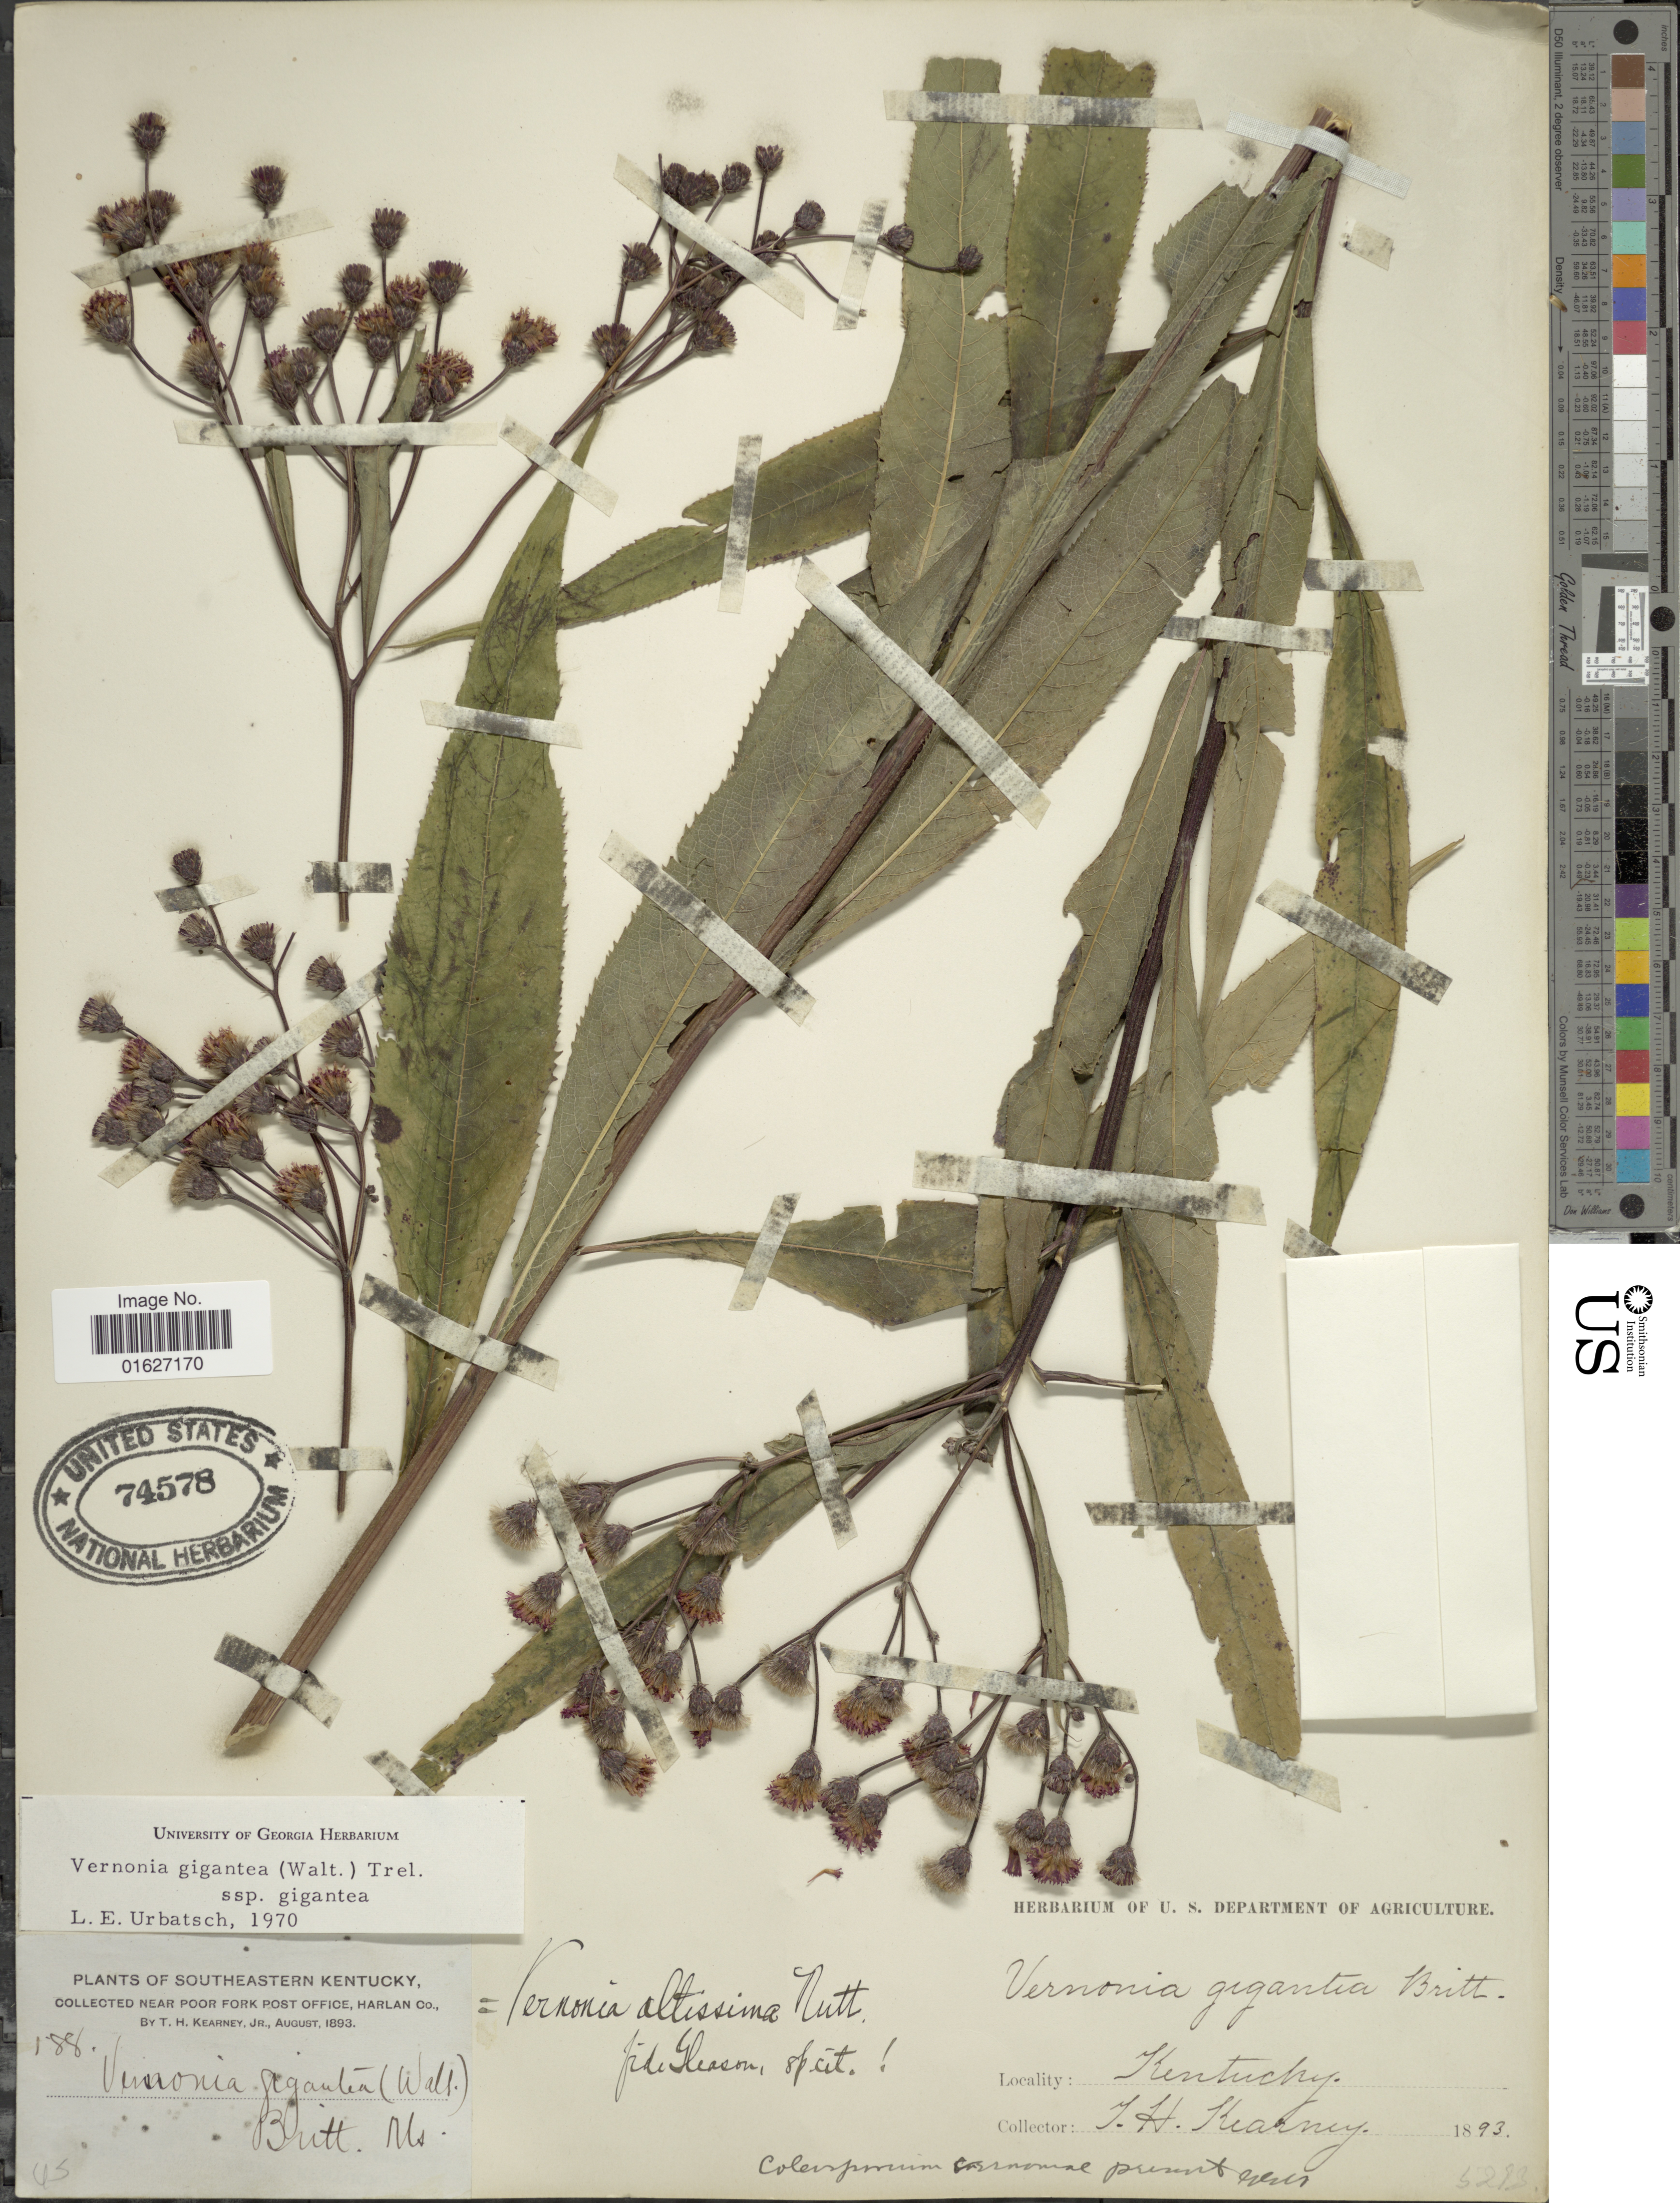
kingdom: Plantae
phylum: Tracheophyta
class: Magnoliopsida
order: Asterales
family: Asteraceae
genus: Vernonia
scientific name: Vernonia gigantea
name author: (Walter) Trel.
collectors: T. H. Kearney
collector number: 188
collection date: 1893-08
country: United States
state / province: Kentucky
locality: Southeastern Kentucky, near poor Fork Post Office, Harlan Co.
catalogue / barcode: US 74578